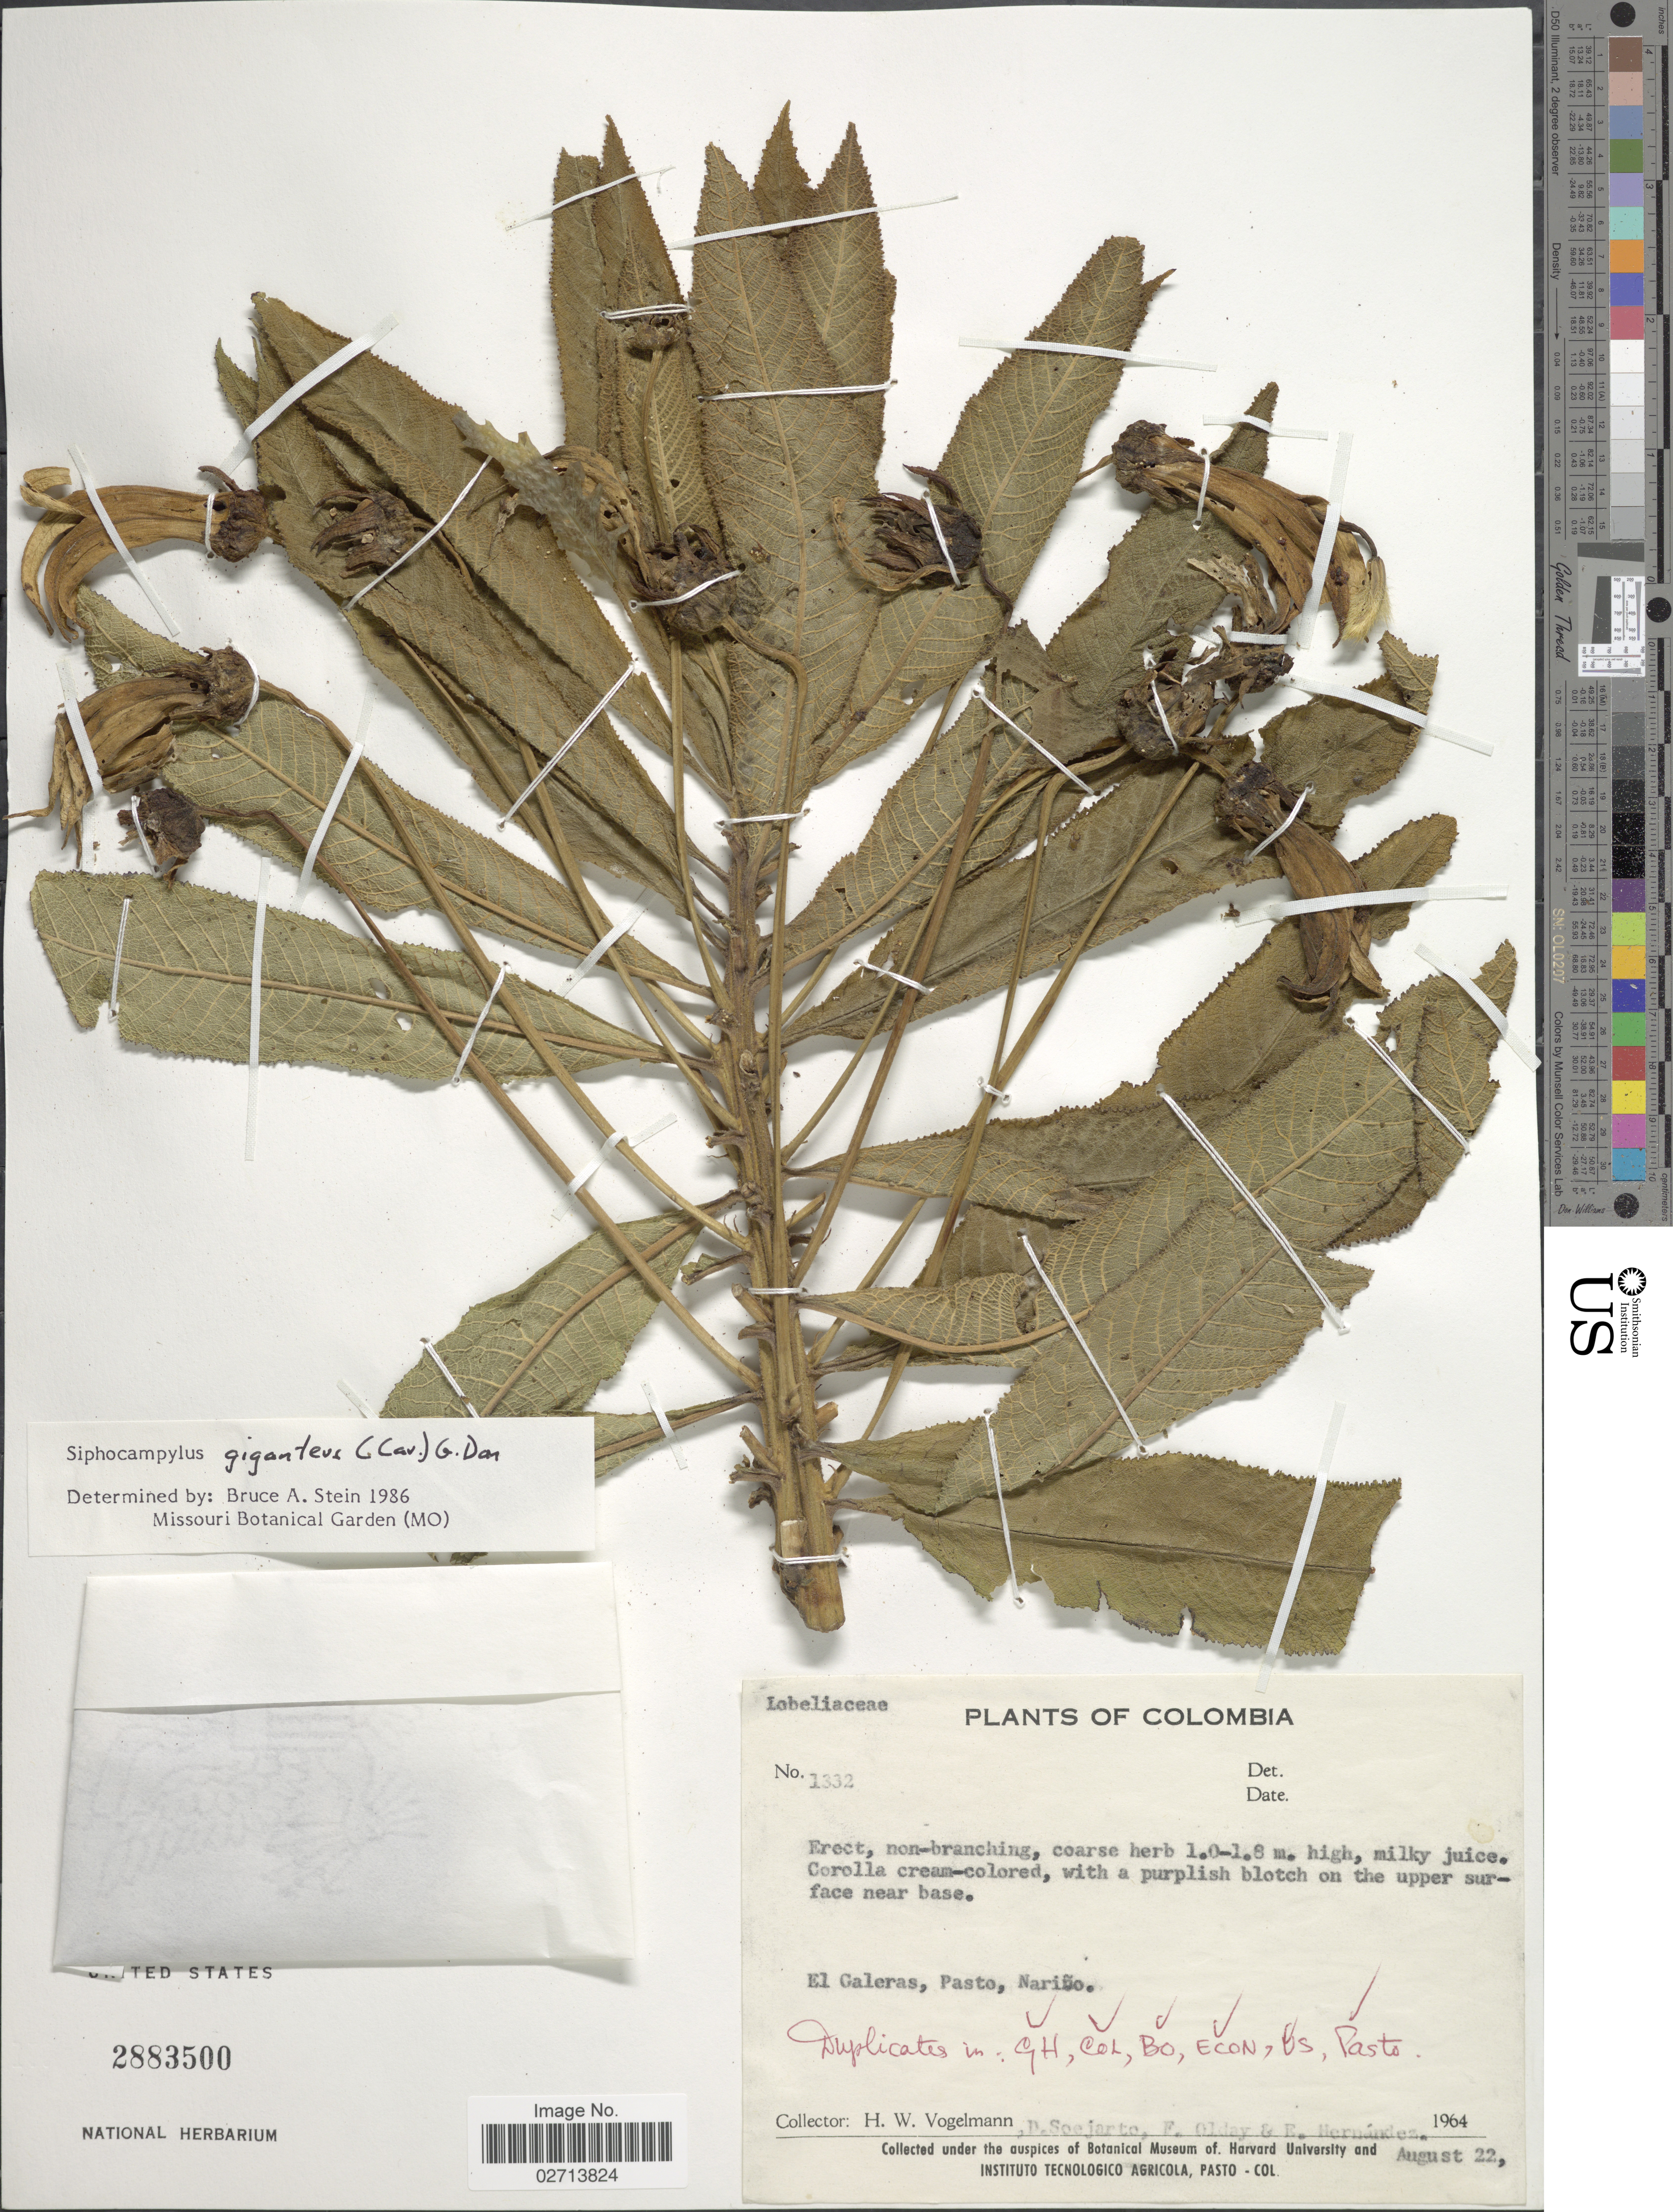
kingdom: Plantae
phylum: Tracheophyta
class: Magnoliopsida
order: Asterales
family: Campanulaceae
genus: Siphocampylus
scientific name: Siphocampylus giganteus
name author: (Cav.) G. Don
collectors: H. Vogelmann, D. Soejarto, F. Olday & E. Hernández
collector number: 1332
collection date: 1964-08-22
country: Colombia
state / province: Nariño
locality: On the upper surface near base, El Galeras, Pasto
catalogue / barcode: US 2883500